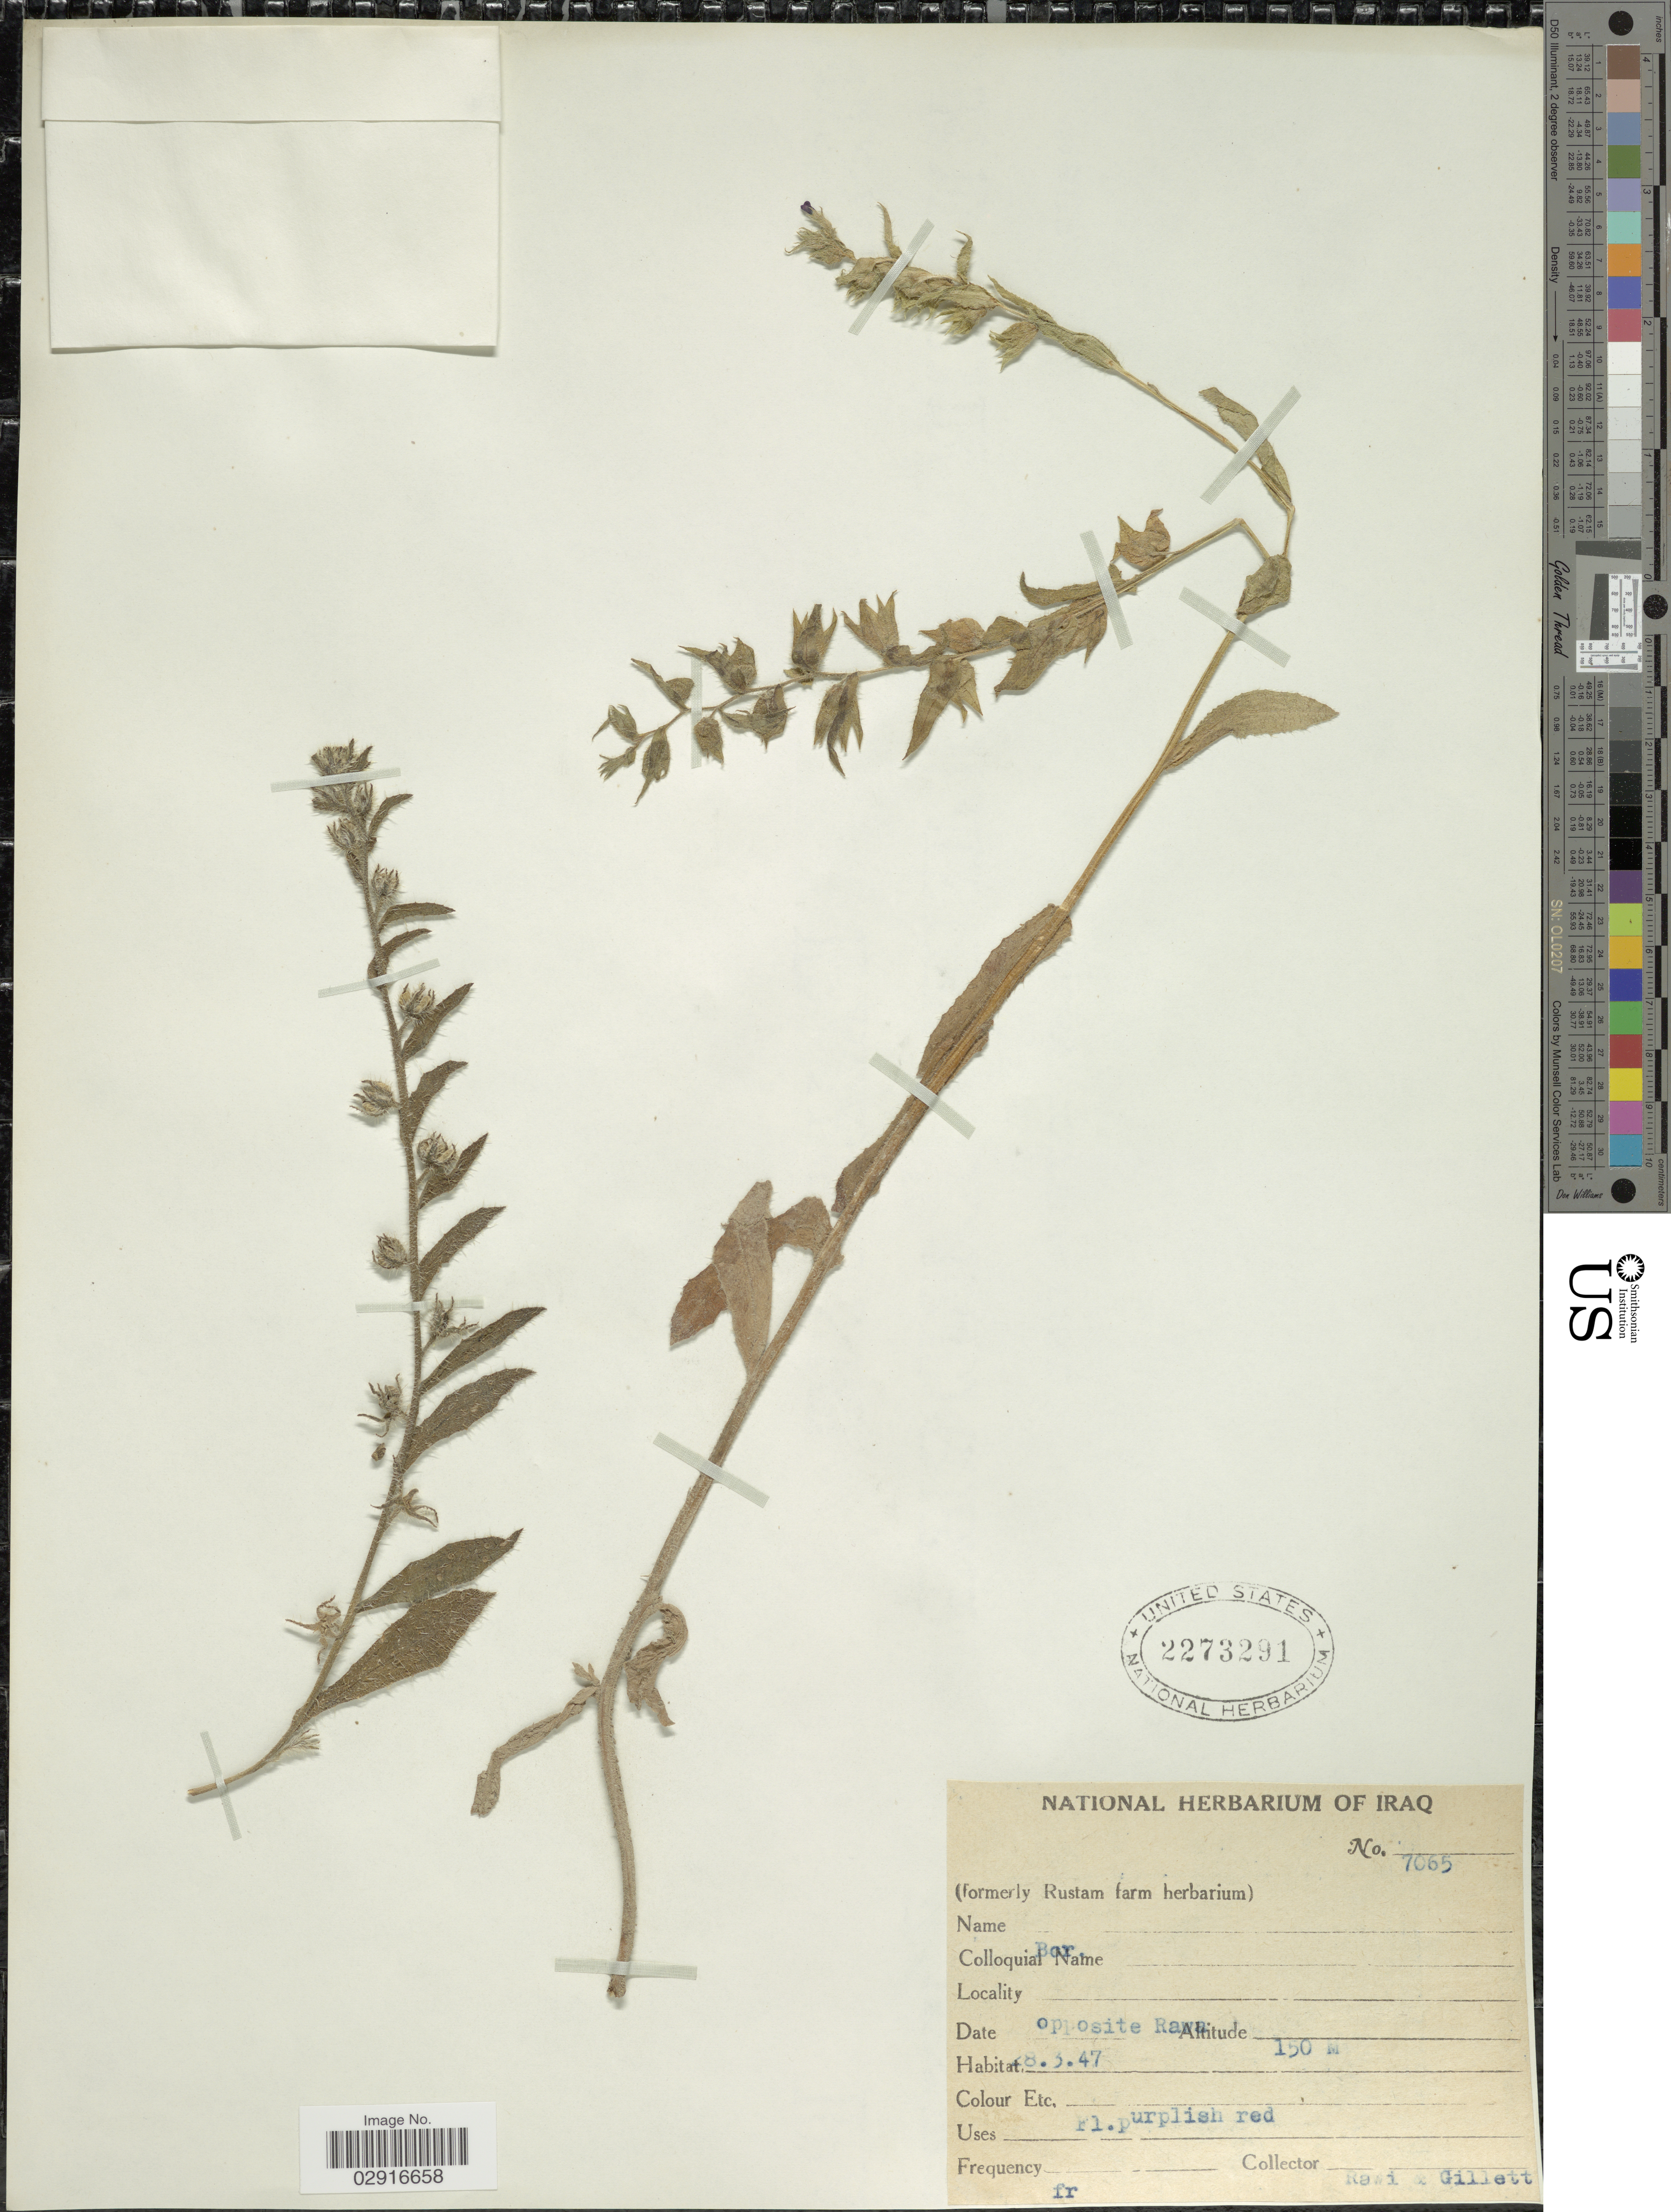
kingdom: Plantae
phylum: Tracheophyta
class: Magnoliopsida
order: Boraginales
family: Boraginaceae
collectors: -. Rawi & Gillett, --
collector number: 7065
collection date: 1947-03-08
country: Iraq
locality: Opposite Rawa.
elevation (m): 150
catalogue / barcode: US 2273291